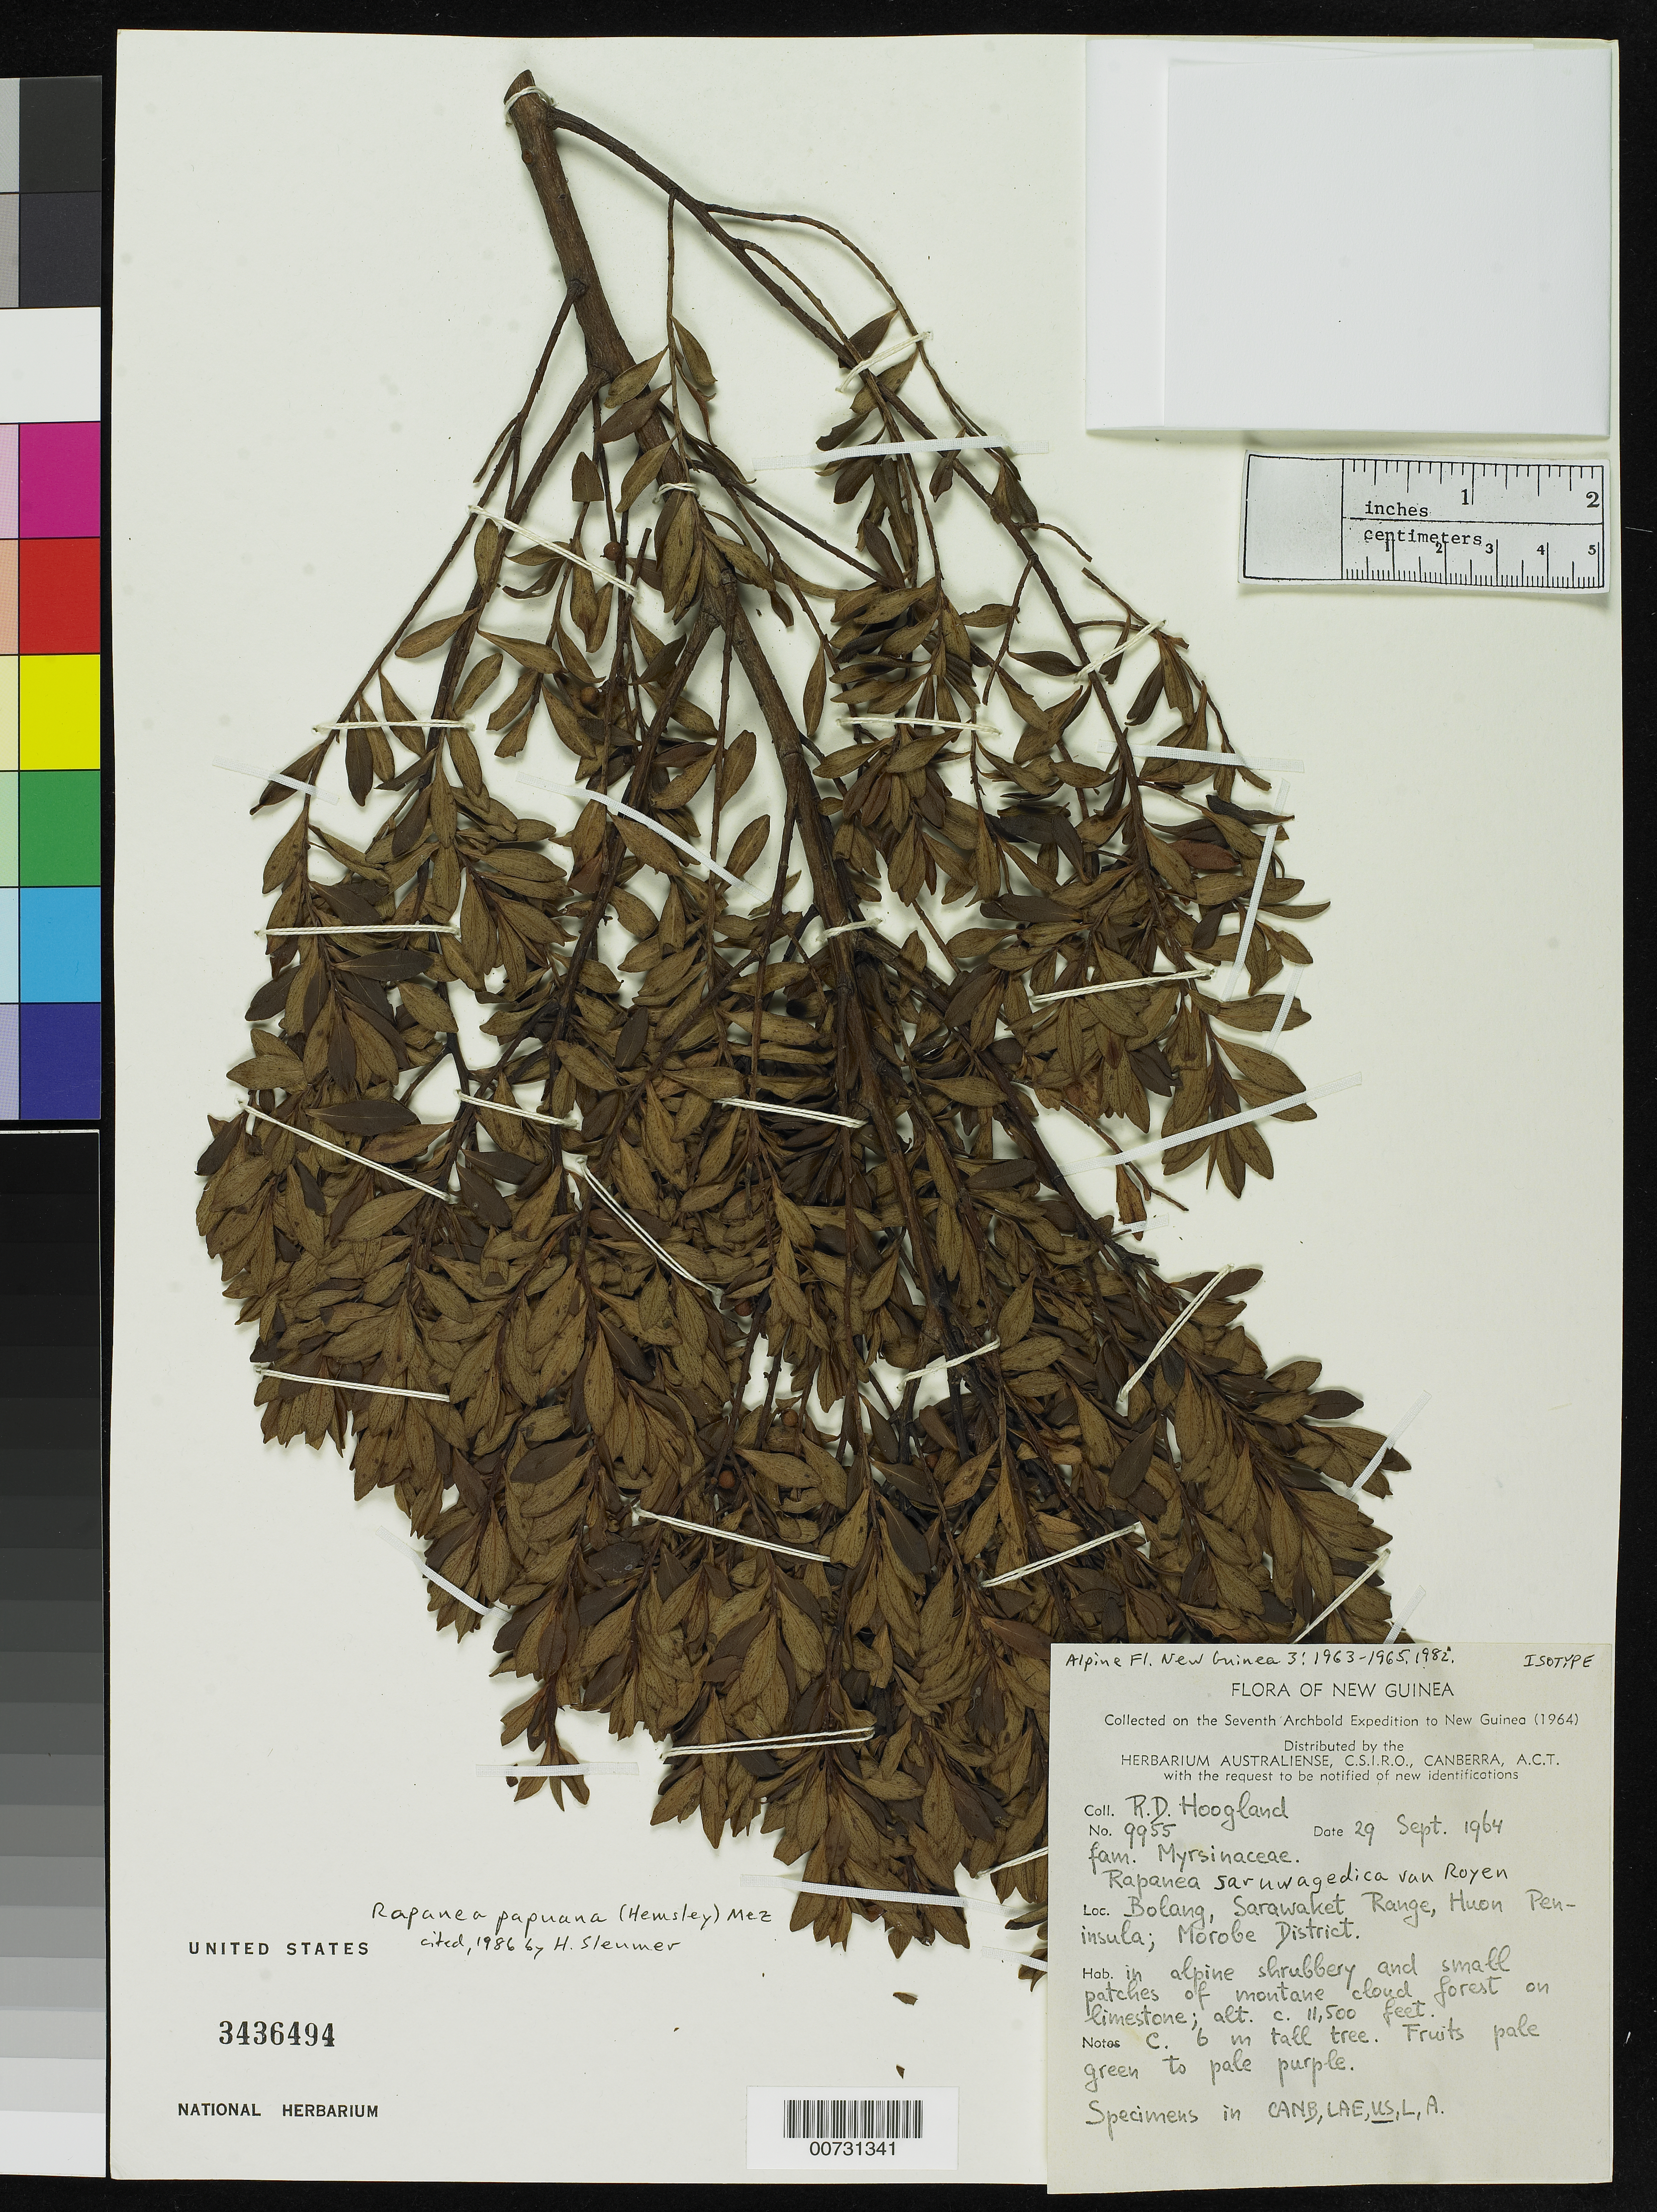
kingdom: Plantae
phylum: Tracheophyta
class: Magnoliopsida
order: Ericales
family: Primulaceae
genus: Rapanea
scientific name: Rapanea saruwagedica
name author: P. Royen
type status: Isotype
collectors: R. D. Hoogland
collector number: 9955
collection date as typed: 29 Sep 1964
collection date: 1964-09-29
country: Papua New Guinea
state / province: Morobe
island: New Guinea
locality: Bolang, Sarawaket Range, Huon Peninsula; Morobe District.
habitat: In alpine shrubbery and small patches of montane cloud forest on limestone.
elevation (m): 3505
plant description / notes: Cited 1986 by H. Sleumer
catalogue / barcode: US 3436494